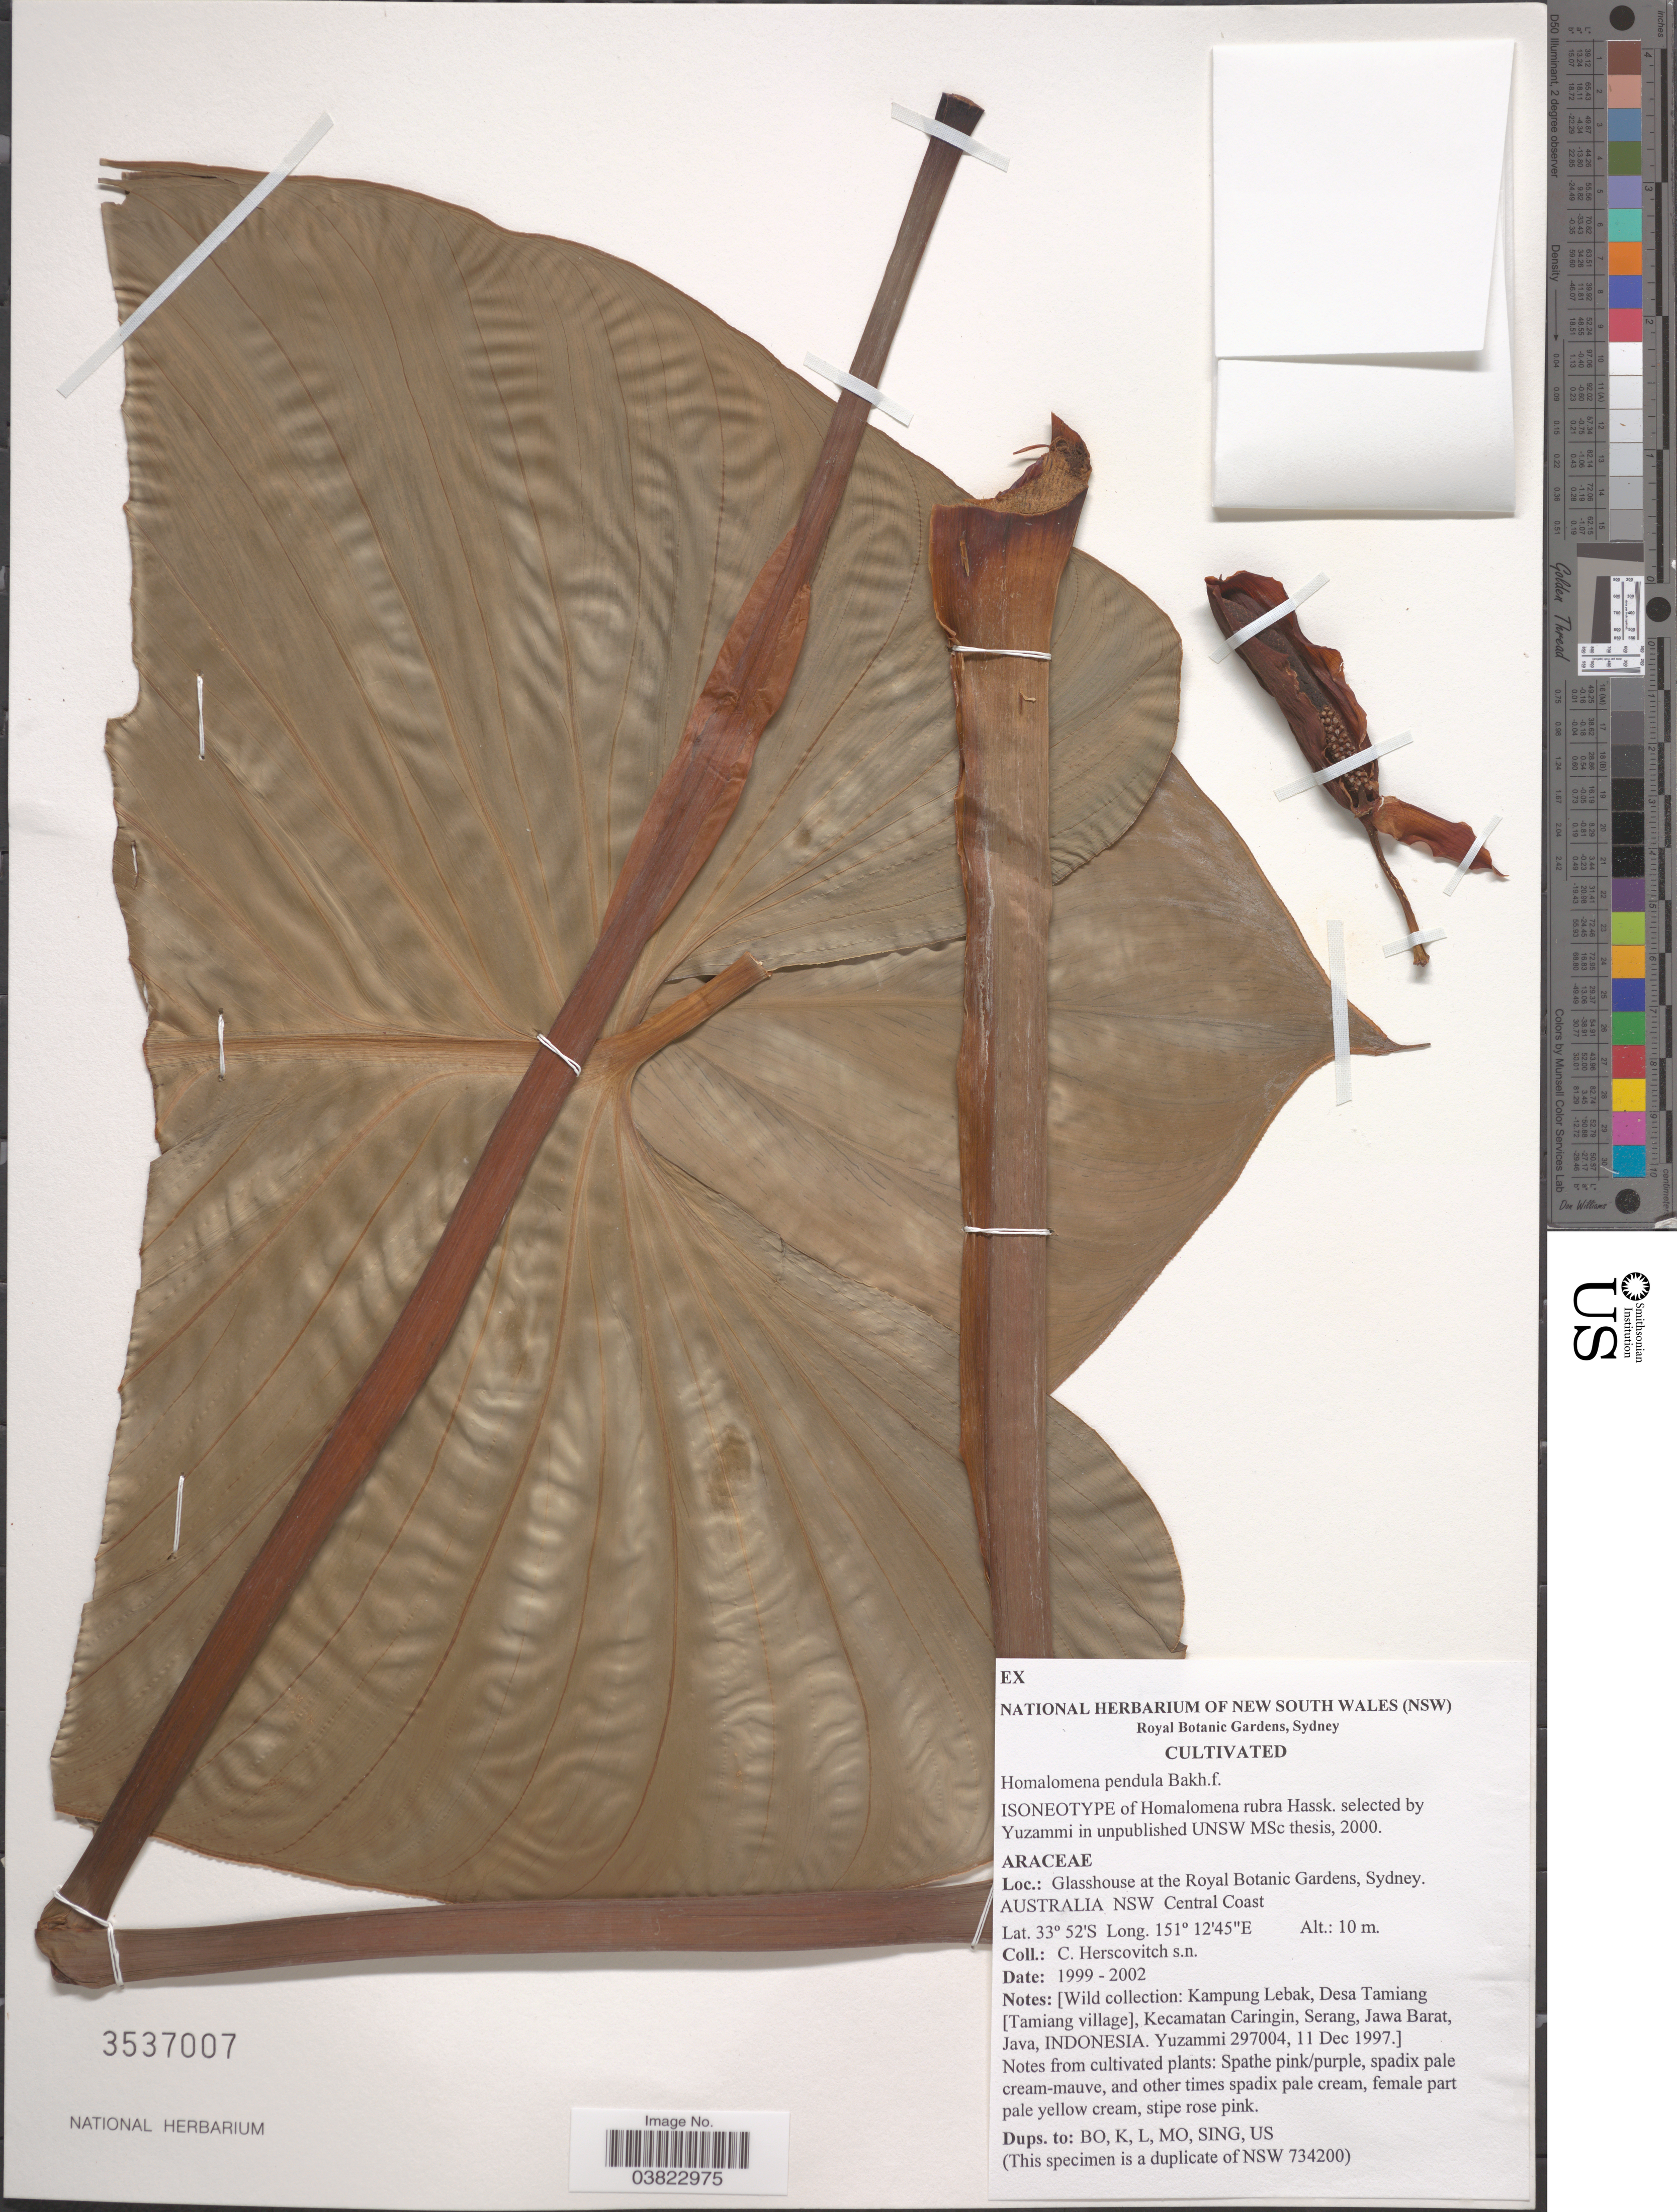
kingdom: Plantae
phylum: Tracheophyta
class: Liliopsida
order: Alismatales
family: Araceae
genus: Homalomena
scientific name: Homalomena pendula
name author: (Blume) Bakh. f.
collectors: C. Herscovitch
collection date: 1999/2002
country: Australia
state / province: New South Wales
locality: Glasshouse at the Royal Botanic Gardens, Sydney. Central Coast.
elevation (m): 10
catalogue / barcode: US 3537007